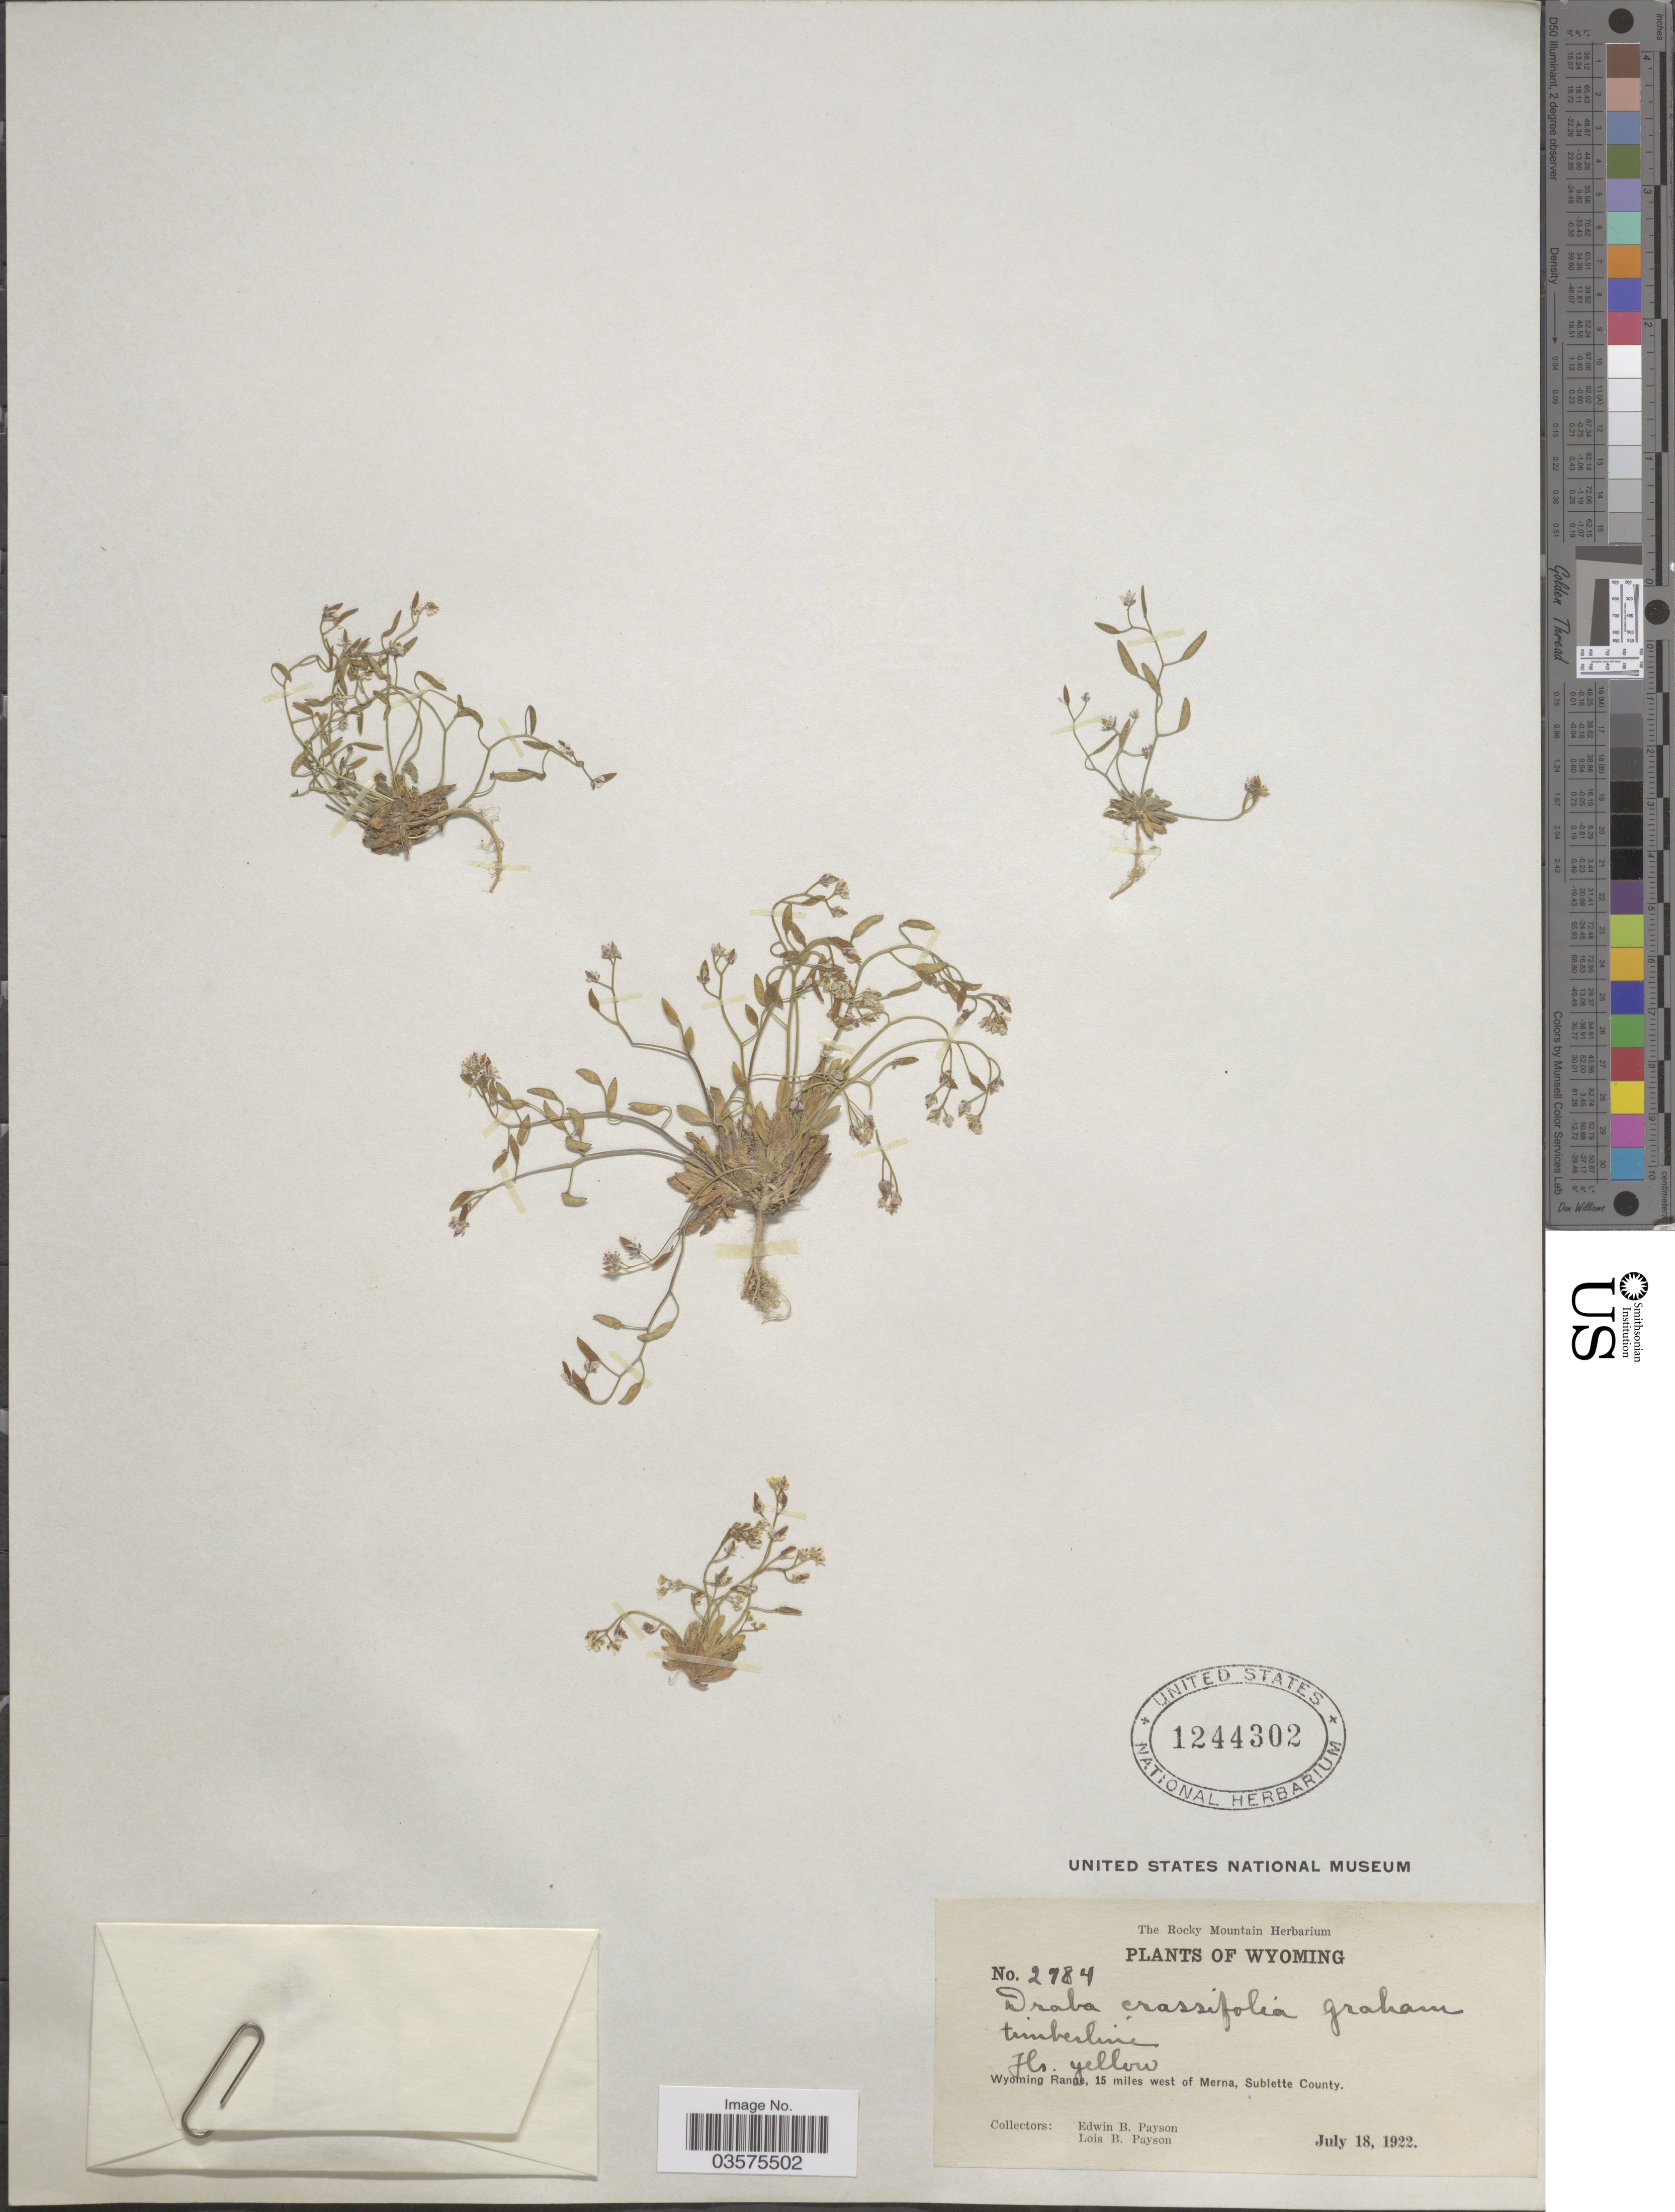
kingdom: Plantae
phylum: Tracheophyta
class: Magnoliopsida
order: Brassicales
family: Brassicaceae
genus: Draba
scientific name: Draba crassifolia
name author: Graham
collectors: E. B. Payson & L. Payson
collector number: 2784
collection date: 1922-07-18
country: United States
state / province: Wyoming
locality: Wyoming Range, 15 miles west of Merna, Sublette County.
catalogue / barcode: US 1244302